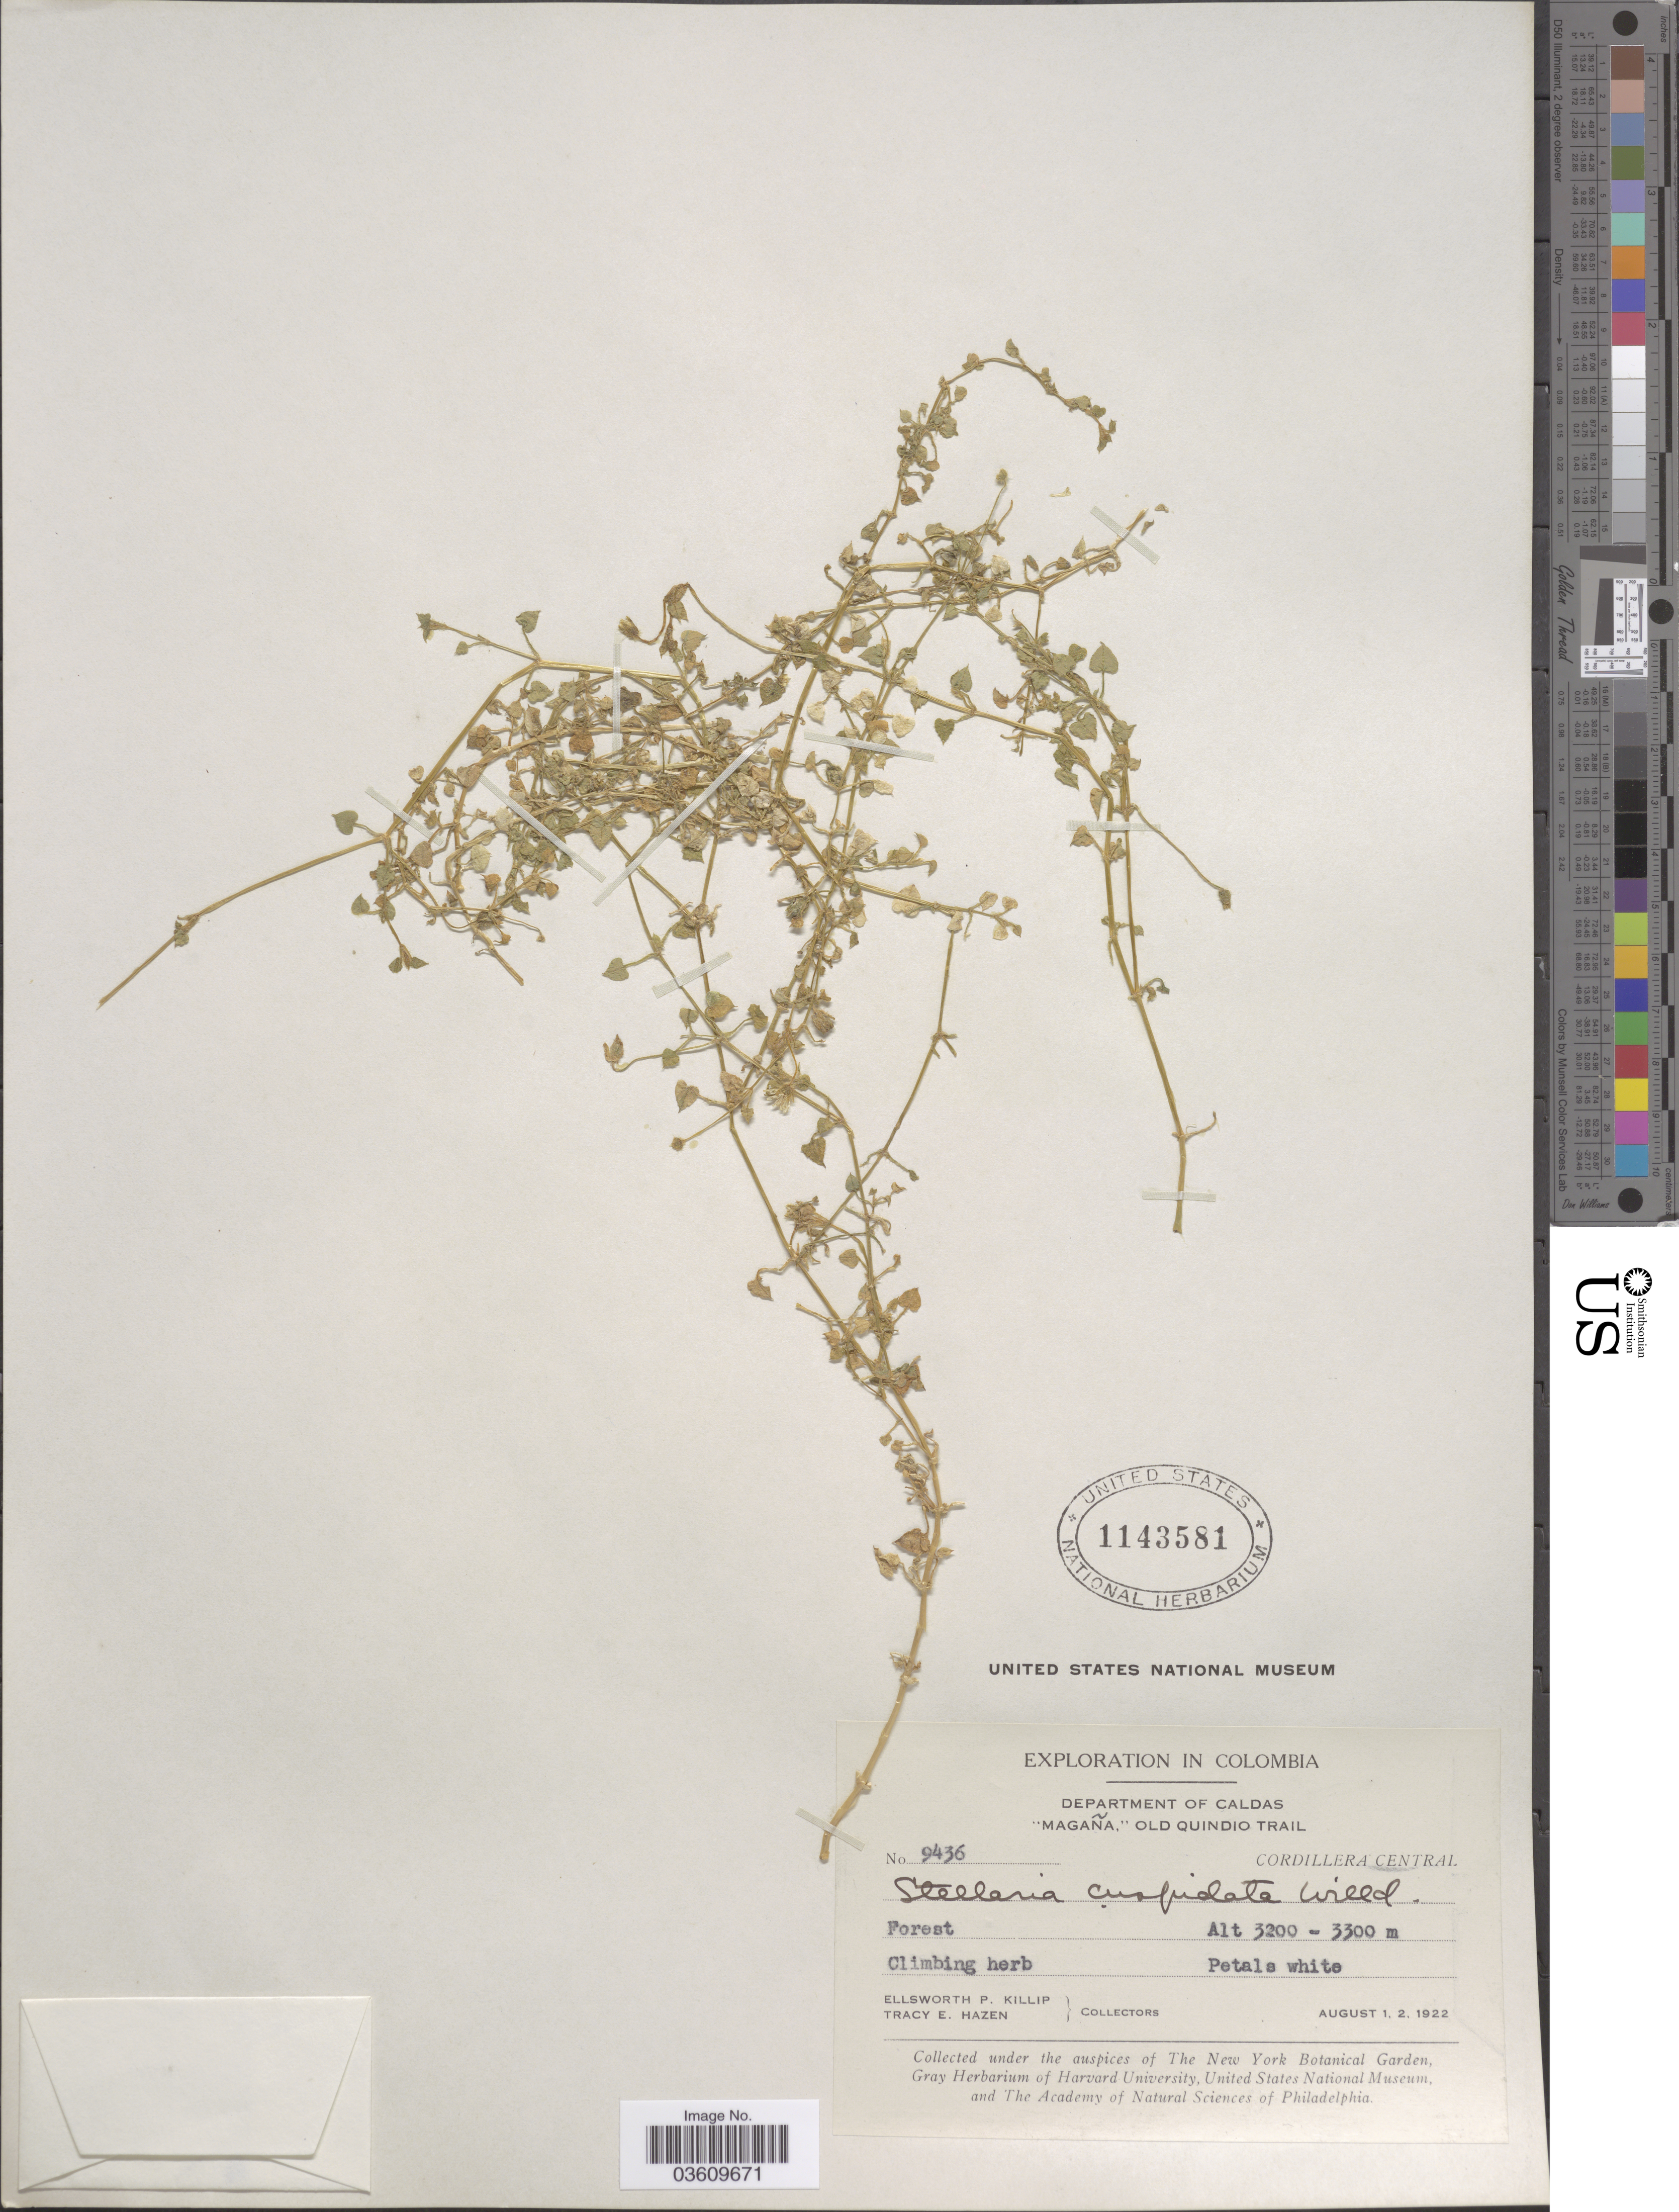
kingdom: Plantae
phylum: Tracheophyta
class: Magnoliopsida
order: Caryophyllales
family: Caryophyllaceae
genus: Stellaria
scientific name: Stellaria cuspidata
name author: Willd. ex Schltdl.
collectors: E. P. Killip & T. E. Hazen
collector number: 9436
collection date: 1922-08-01/1922-08-02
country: Colombia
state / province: Caldas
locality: Department of Caldas. "Magaña," Old Quindio trail. Cordillera Central.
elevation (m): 3200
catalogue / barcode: US 1143581